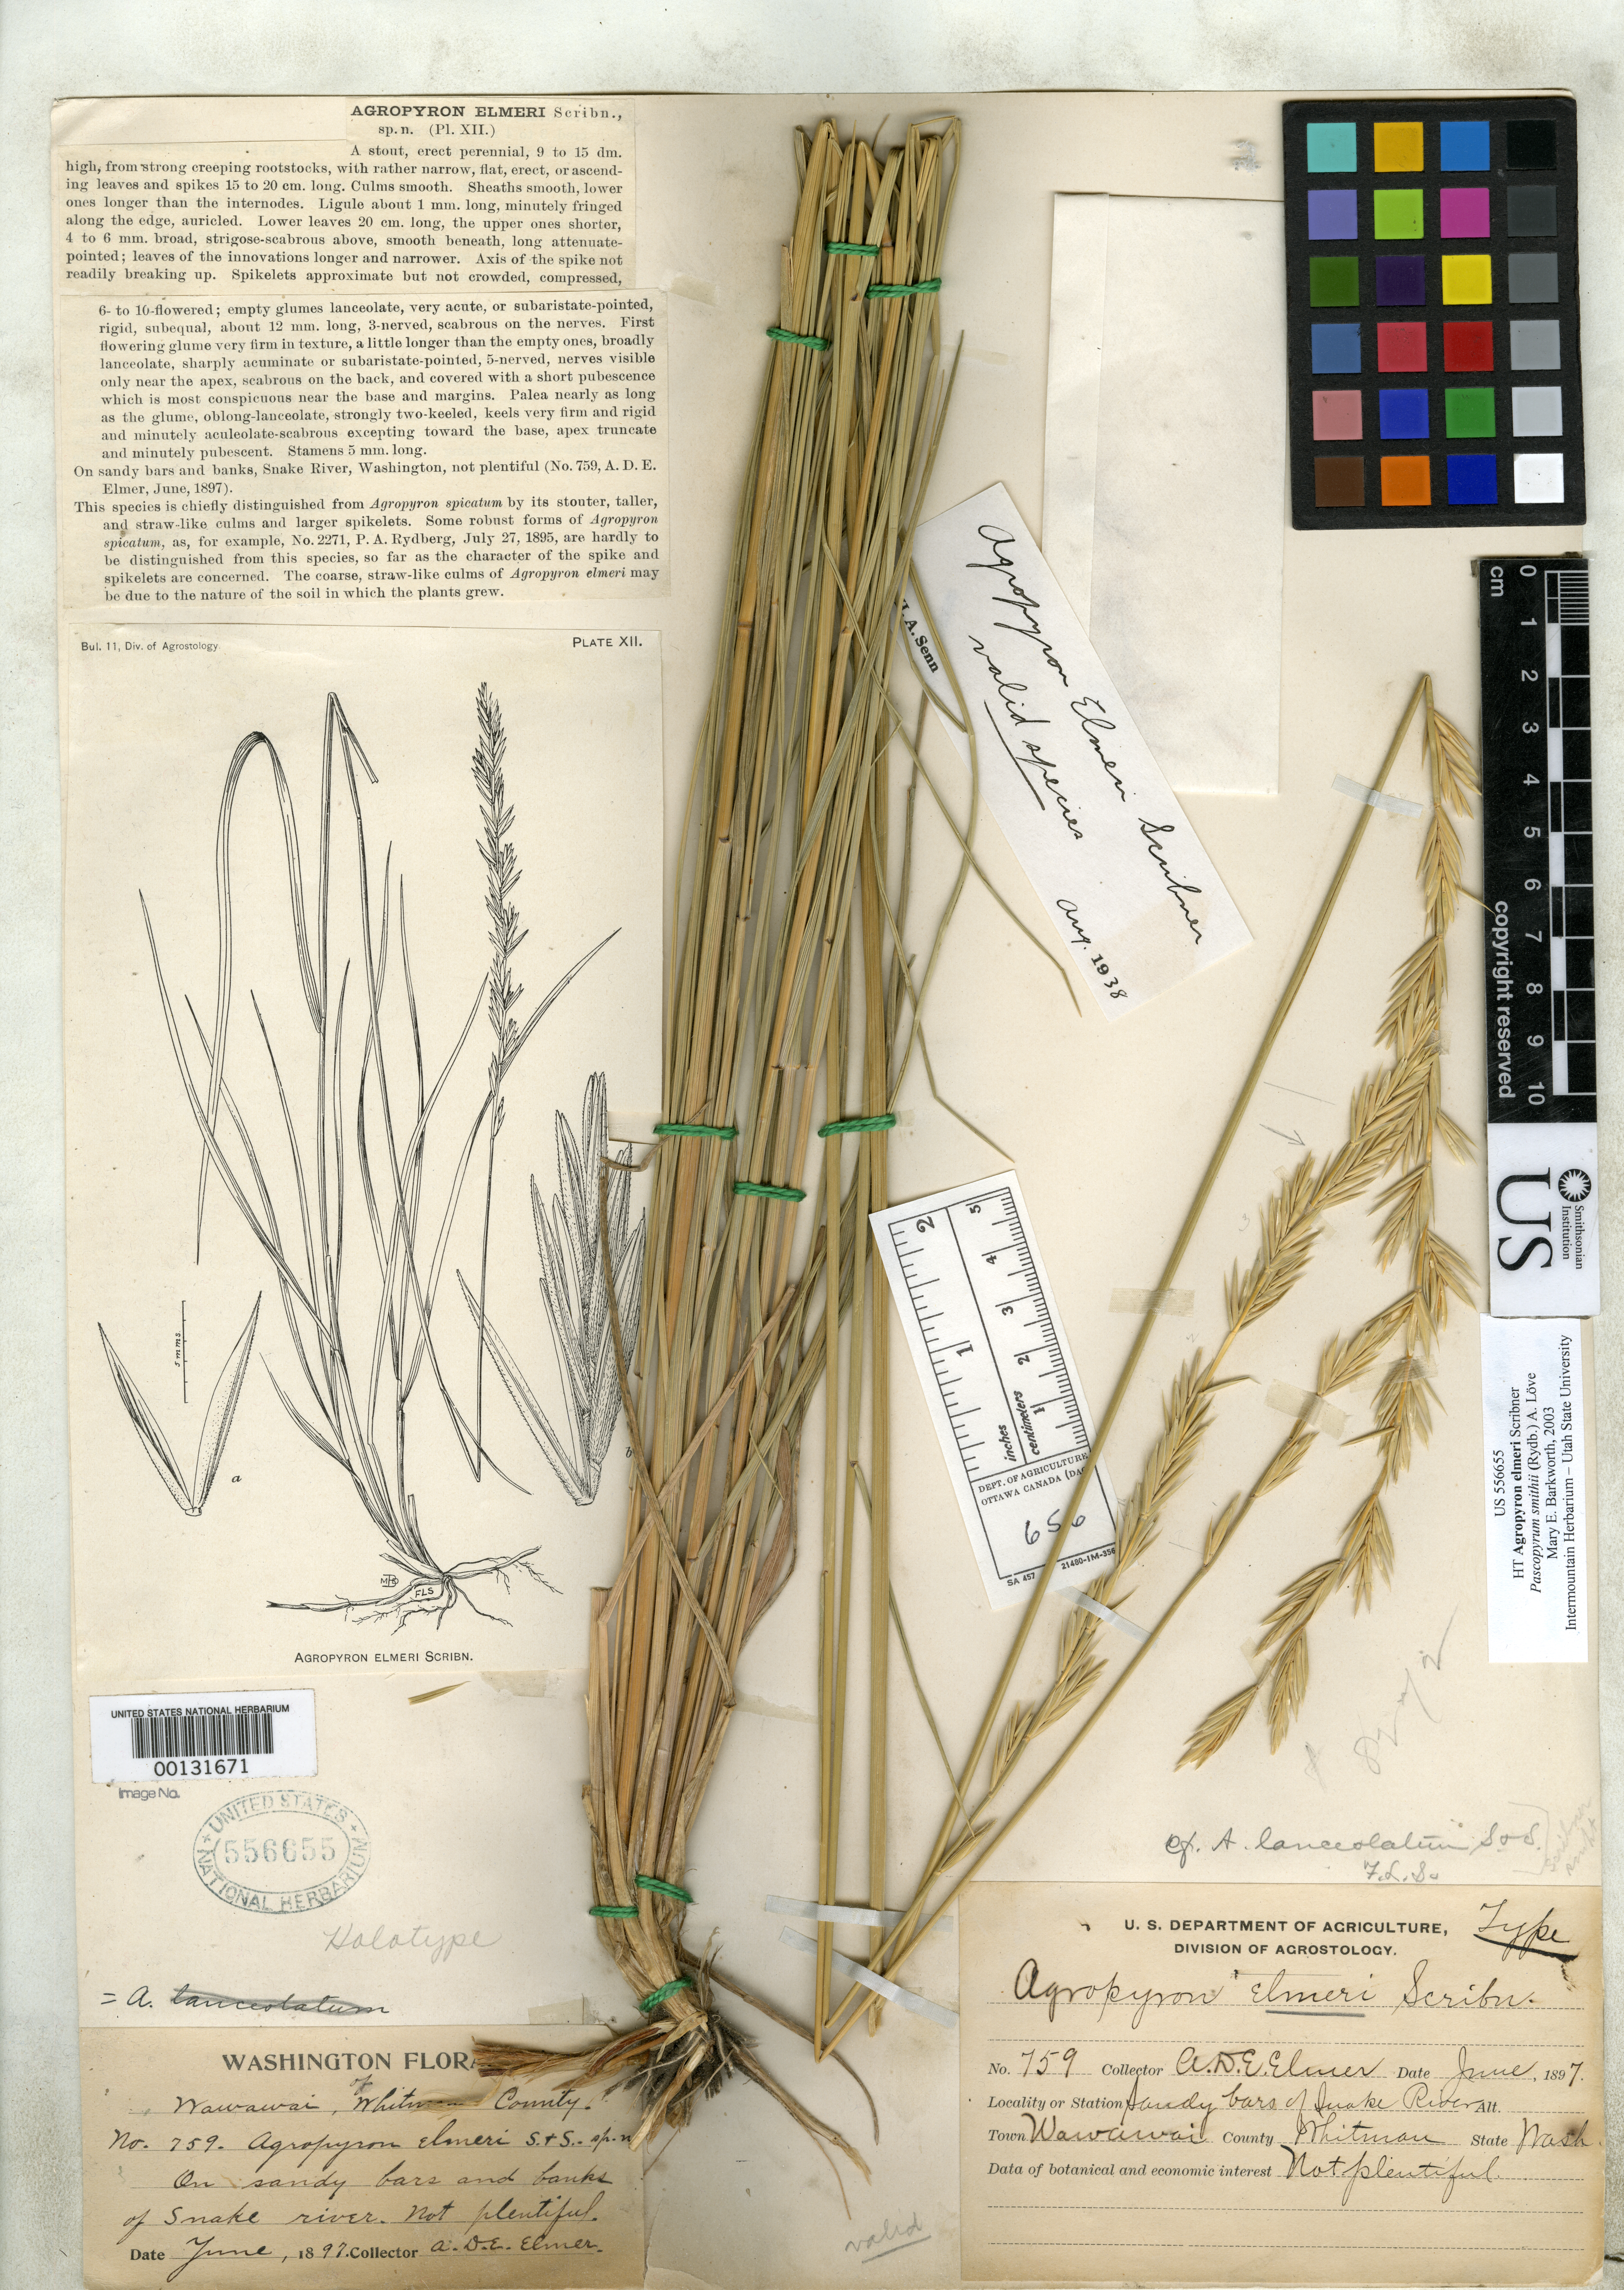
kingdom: Plantae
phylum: Tracheophyta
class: Liliopsida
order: Poales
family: Poaceae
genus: Agropyron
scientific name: Agropyron elmeri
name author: Scribn.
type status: Holotype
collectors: A. D. E. Elmer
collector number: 759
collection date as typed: Jun 1897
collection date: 1897-06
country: United States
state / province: Washington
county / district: Whitman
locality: Wawawai, banks of Snake River.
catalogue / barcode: US 556655